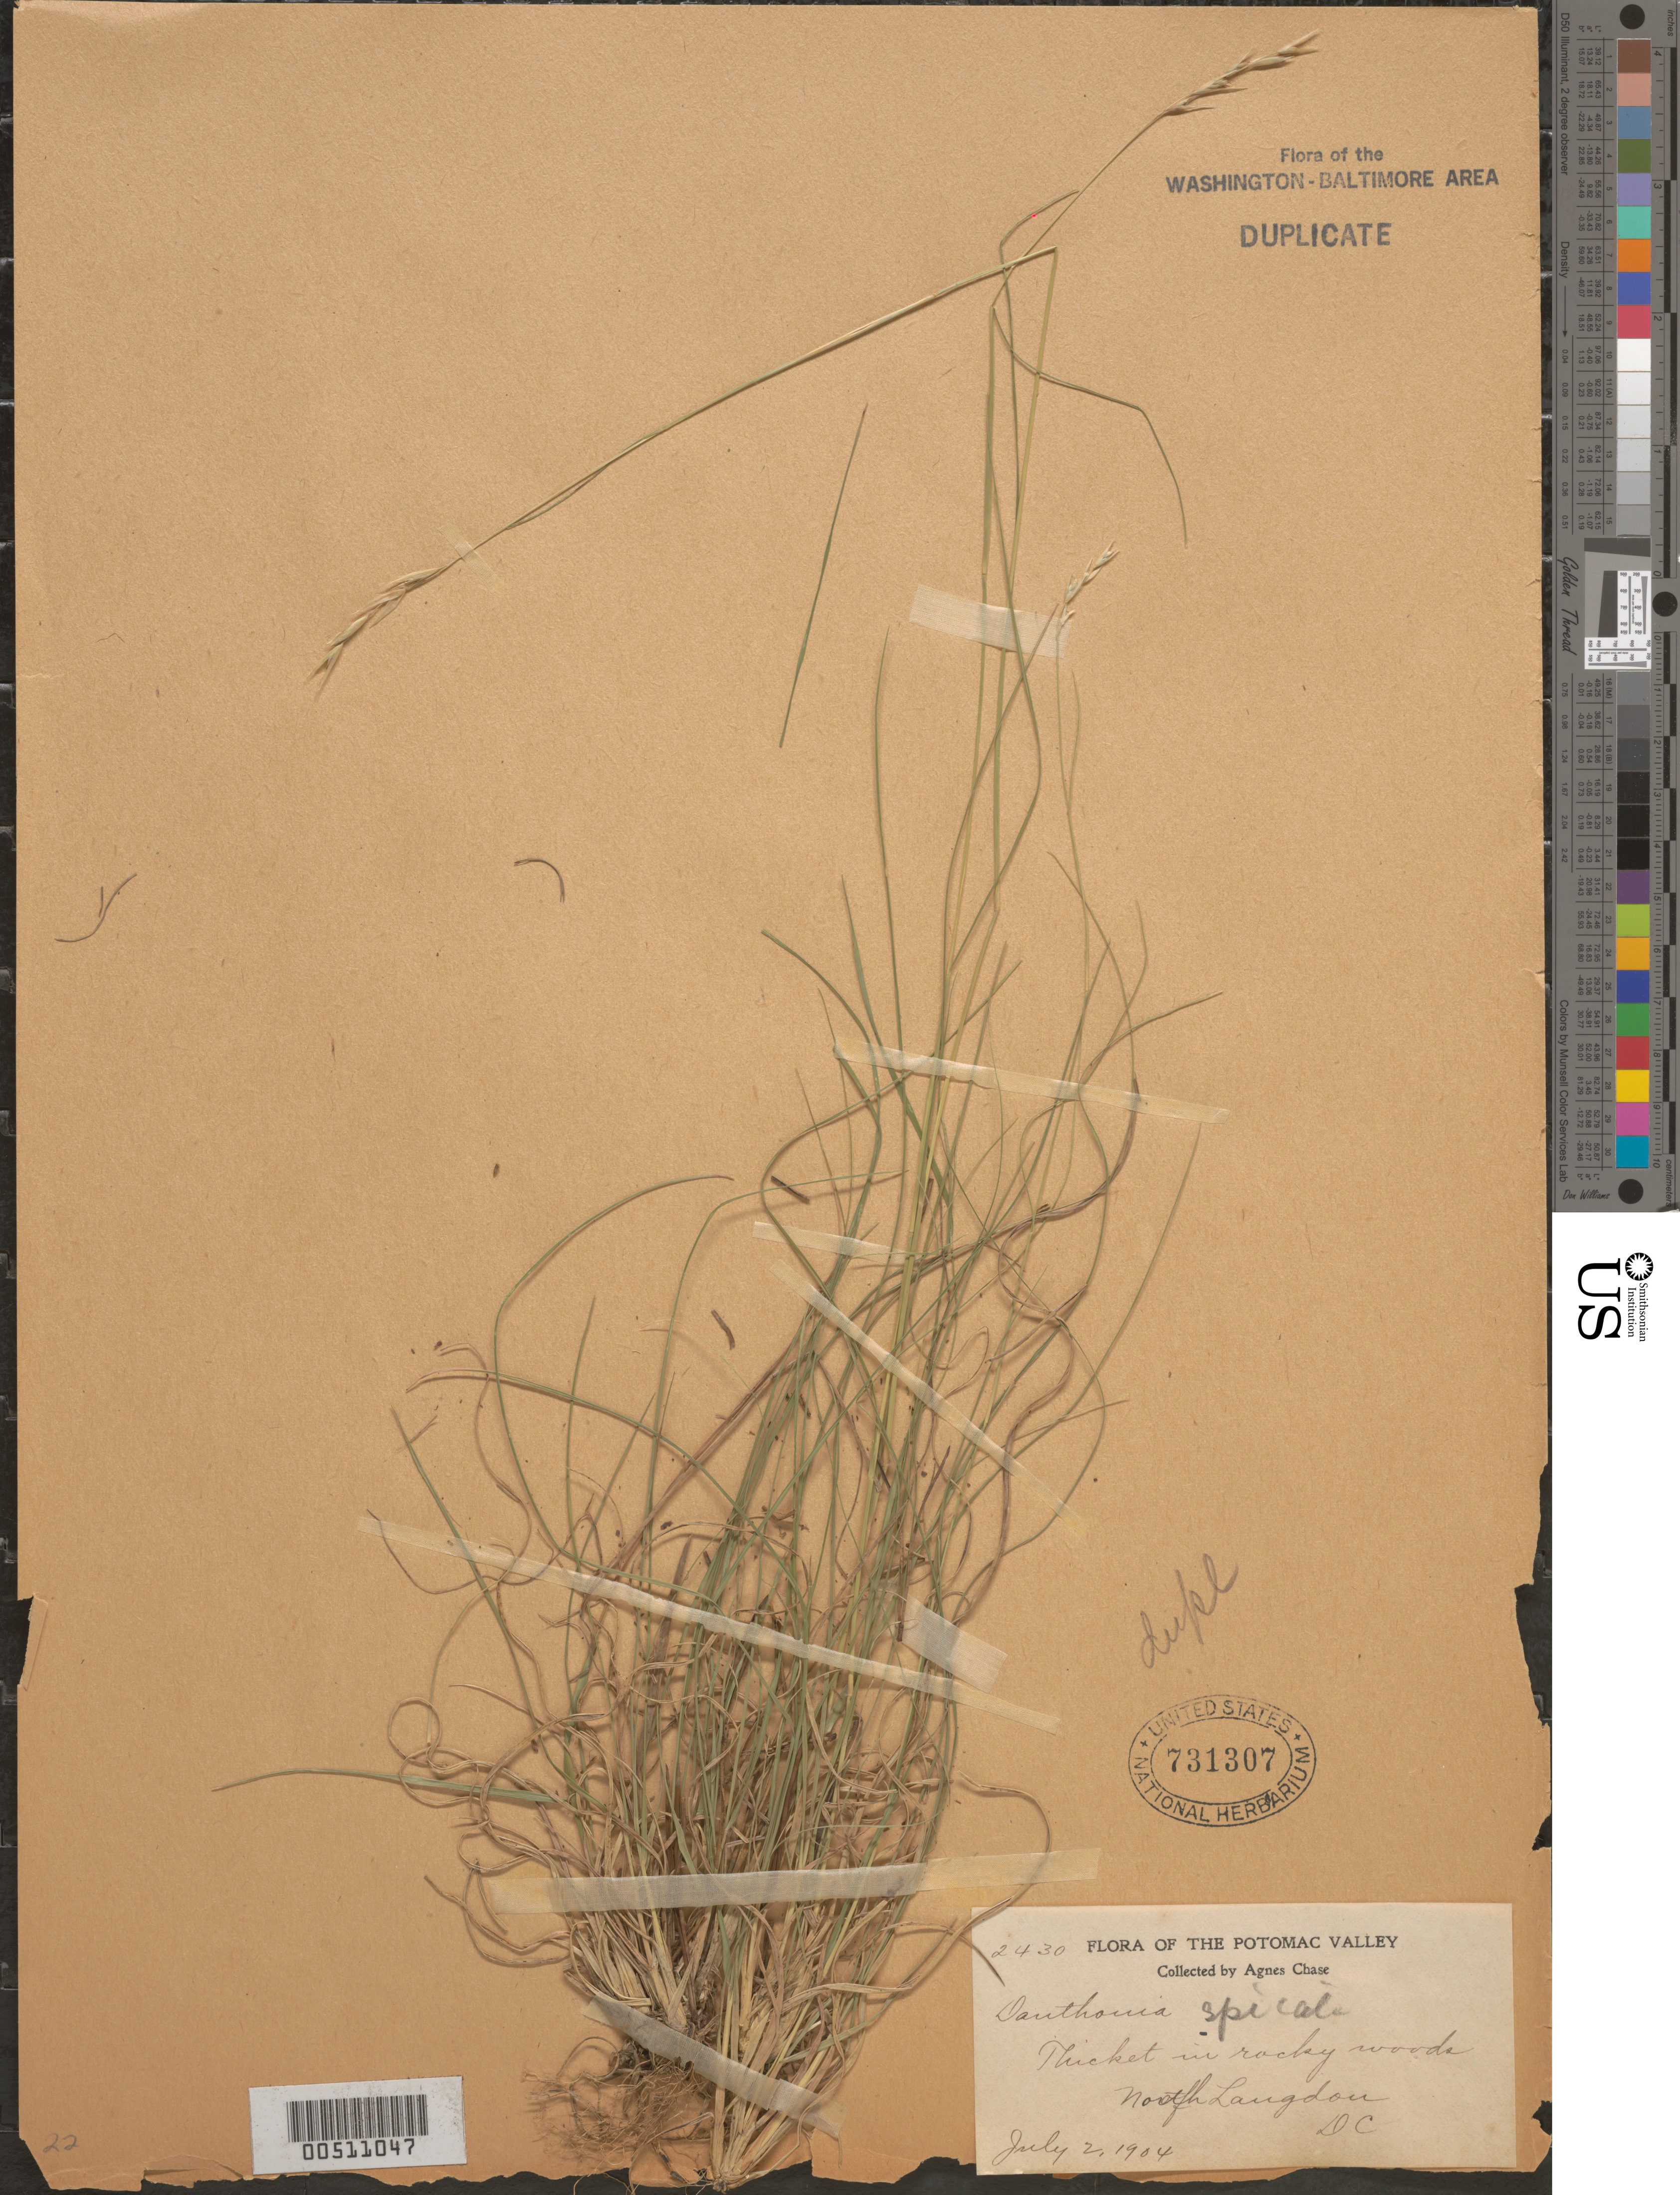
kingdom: Plantae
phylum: Tracheophyta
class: Liliopsida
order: Poales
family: Poaceae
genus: Danthonia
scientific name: Danthonia spicata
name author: (L.) P. Beauv. ex Roem. & Schult.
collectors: A. Chase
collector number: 2430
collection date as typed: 02 Jul 1904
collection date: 1904-07-02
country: United States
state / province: District of Columbia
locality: North Langdon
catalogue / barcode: US 731307